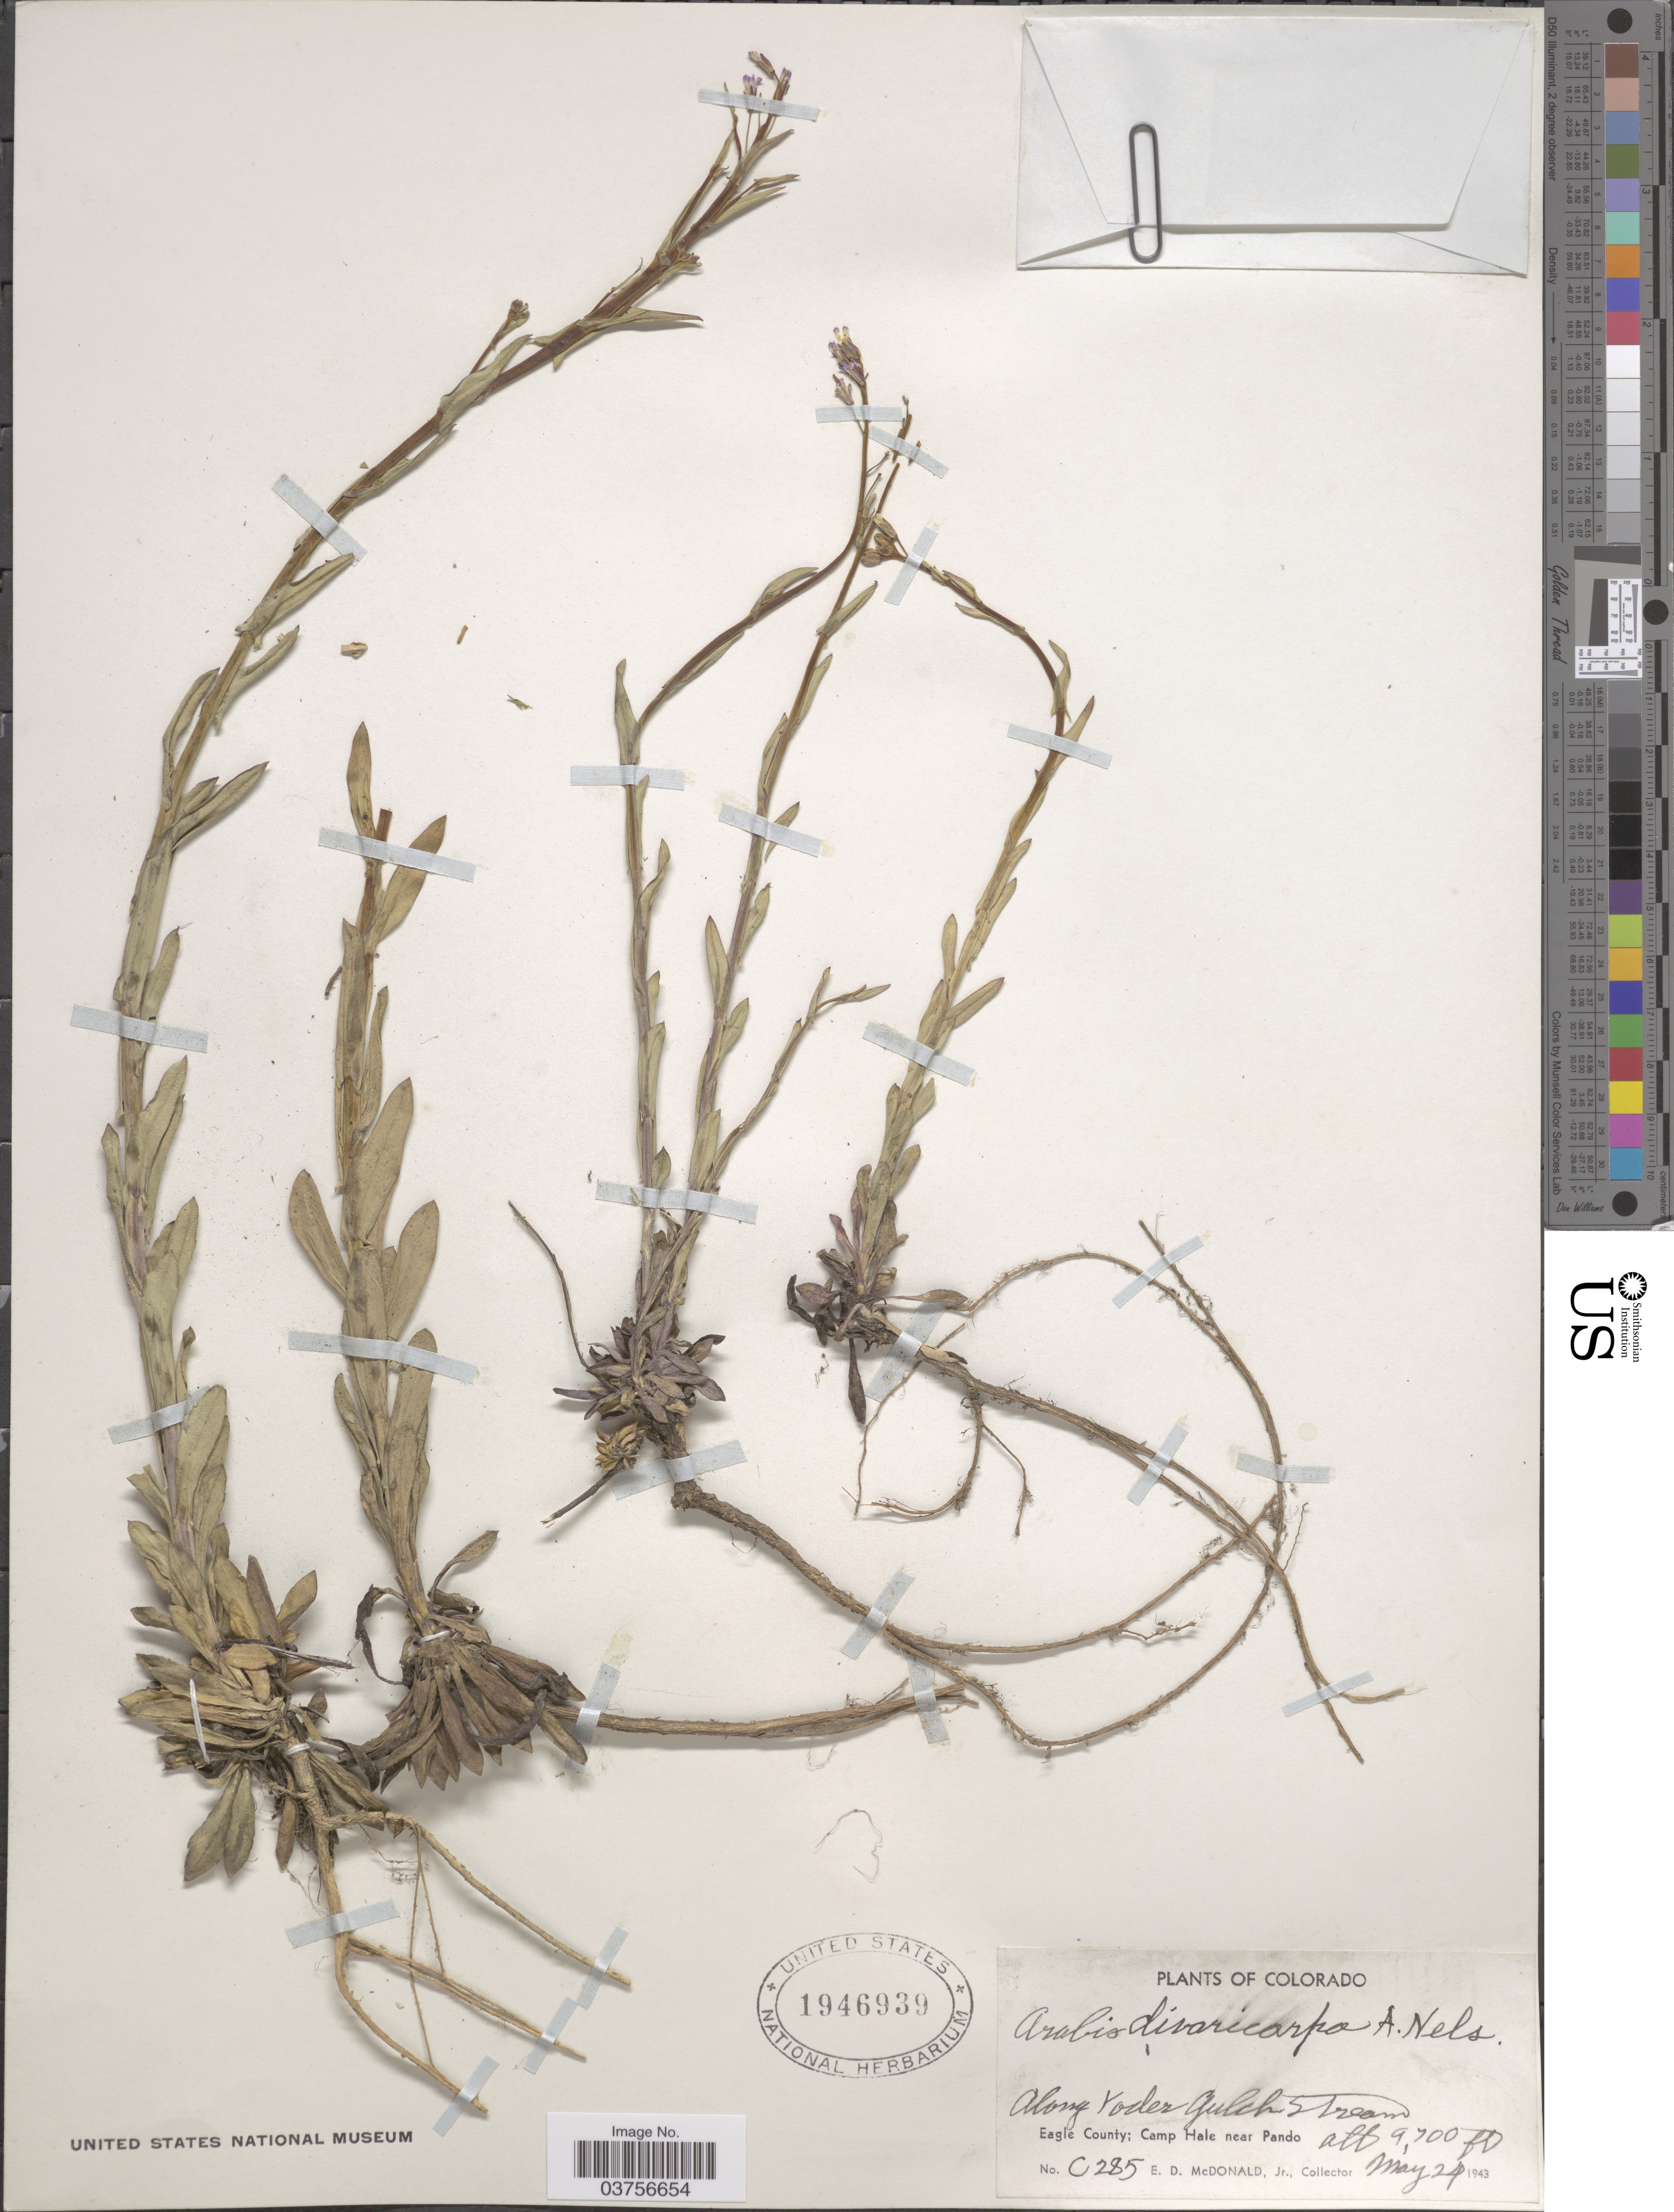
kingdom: Plantae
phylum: Tracheophyta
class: Magnoliopsida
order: Brassicales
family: Brassicaceae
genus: Arabis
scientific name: Arabis divaricarpa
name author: A. Nelson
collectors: E. D. McDonald Jr.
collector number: C285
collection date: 1943-05-24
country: United States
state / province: Colorado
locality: Along Yoder Gulch Stream. Eagle County; Camp Hale near Pando.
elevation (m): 2957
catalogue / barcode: US 1946939